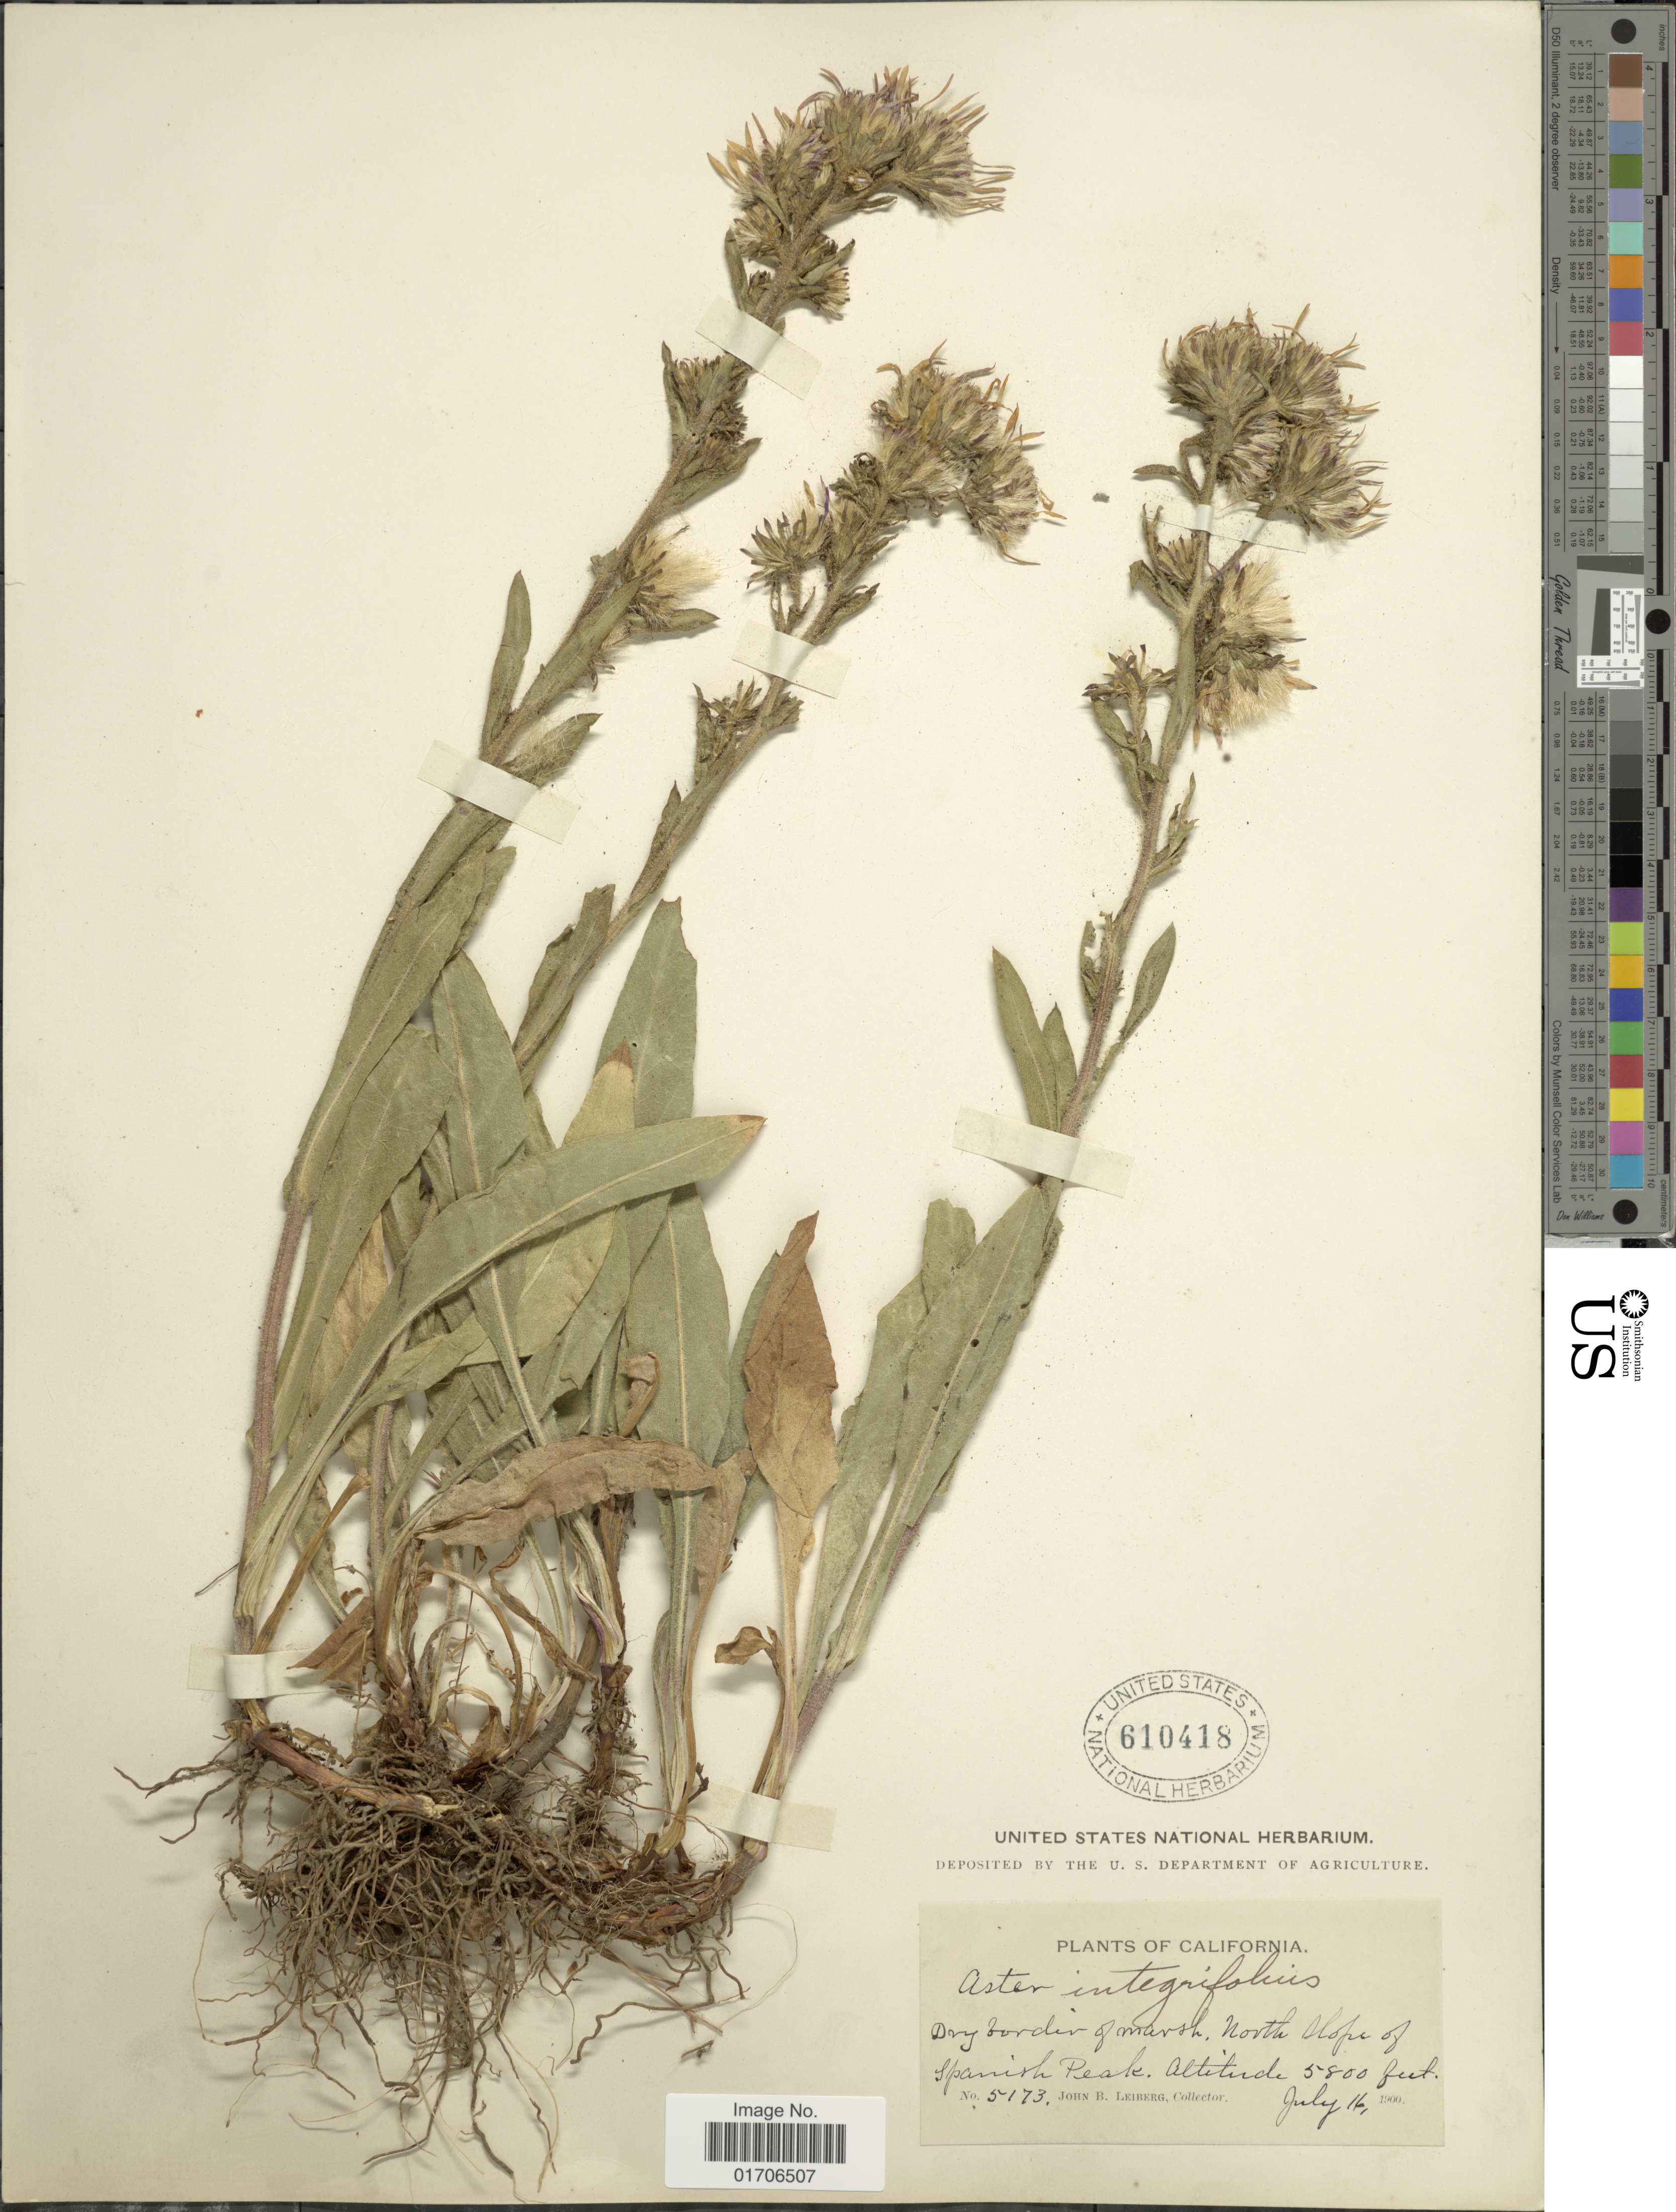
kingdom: Plantae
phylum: Tracheophyta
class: Magnoliopsida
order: Asterales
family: Asteraceae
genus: Eurybia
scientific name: Eurybia integrifolia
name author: (Nutt.) G.L. Nesom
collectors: J. B. Leiberg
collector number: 5173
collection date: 1900-07-16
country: United States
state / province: California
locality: Dry border of marsh. North slope of Spanish Peak.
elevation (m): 1768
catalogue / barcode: US 610418